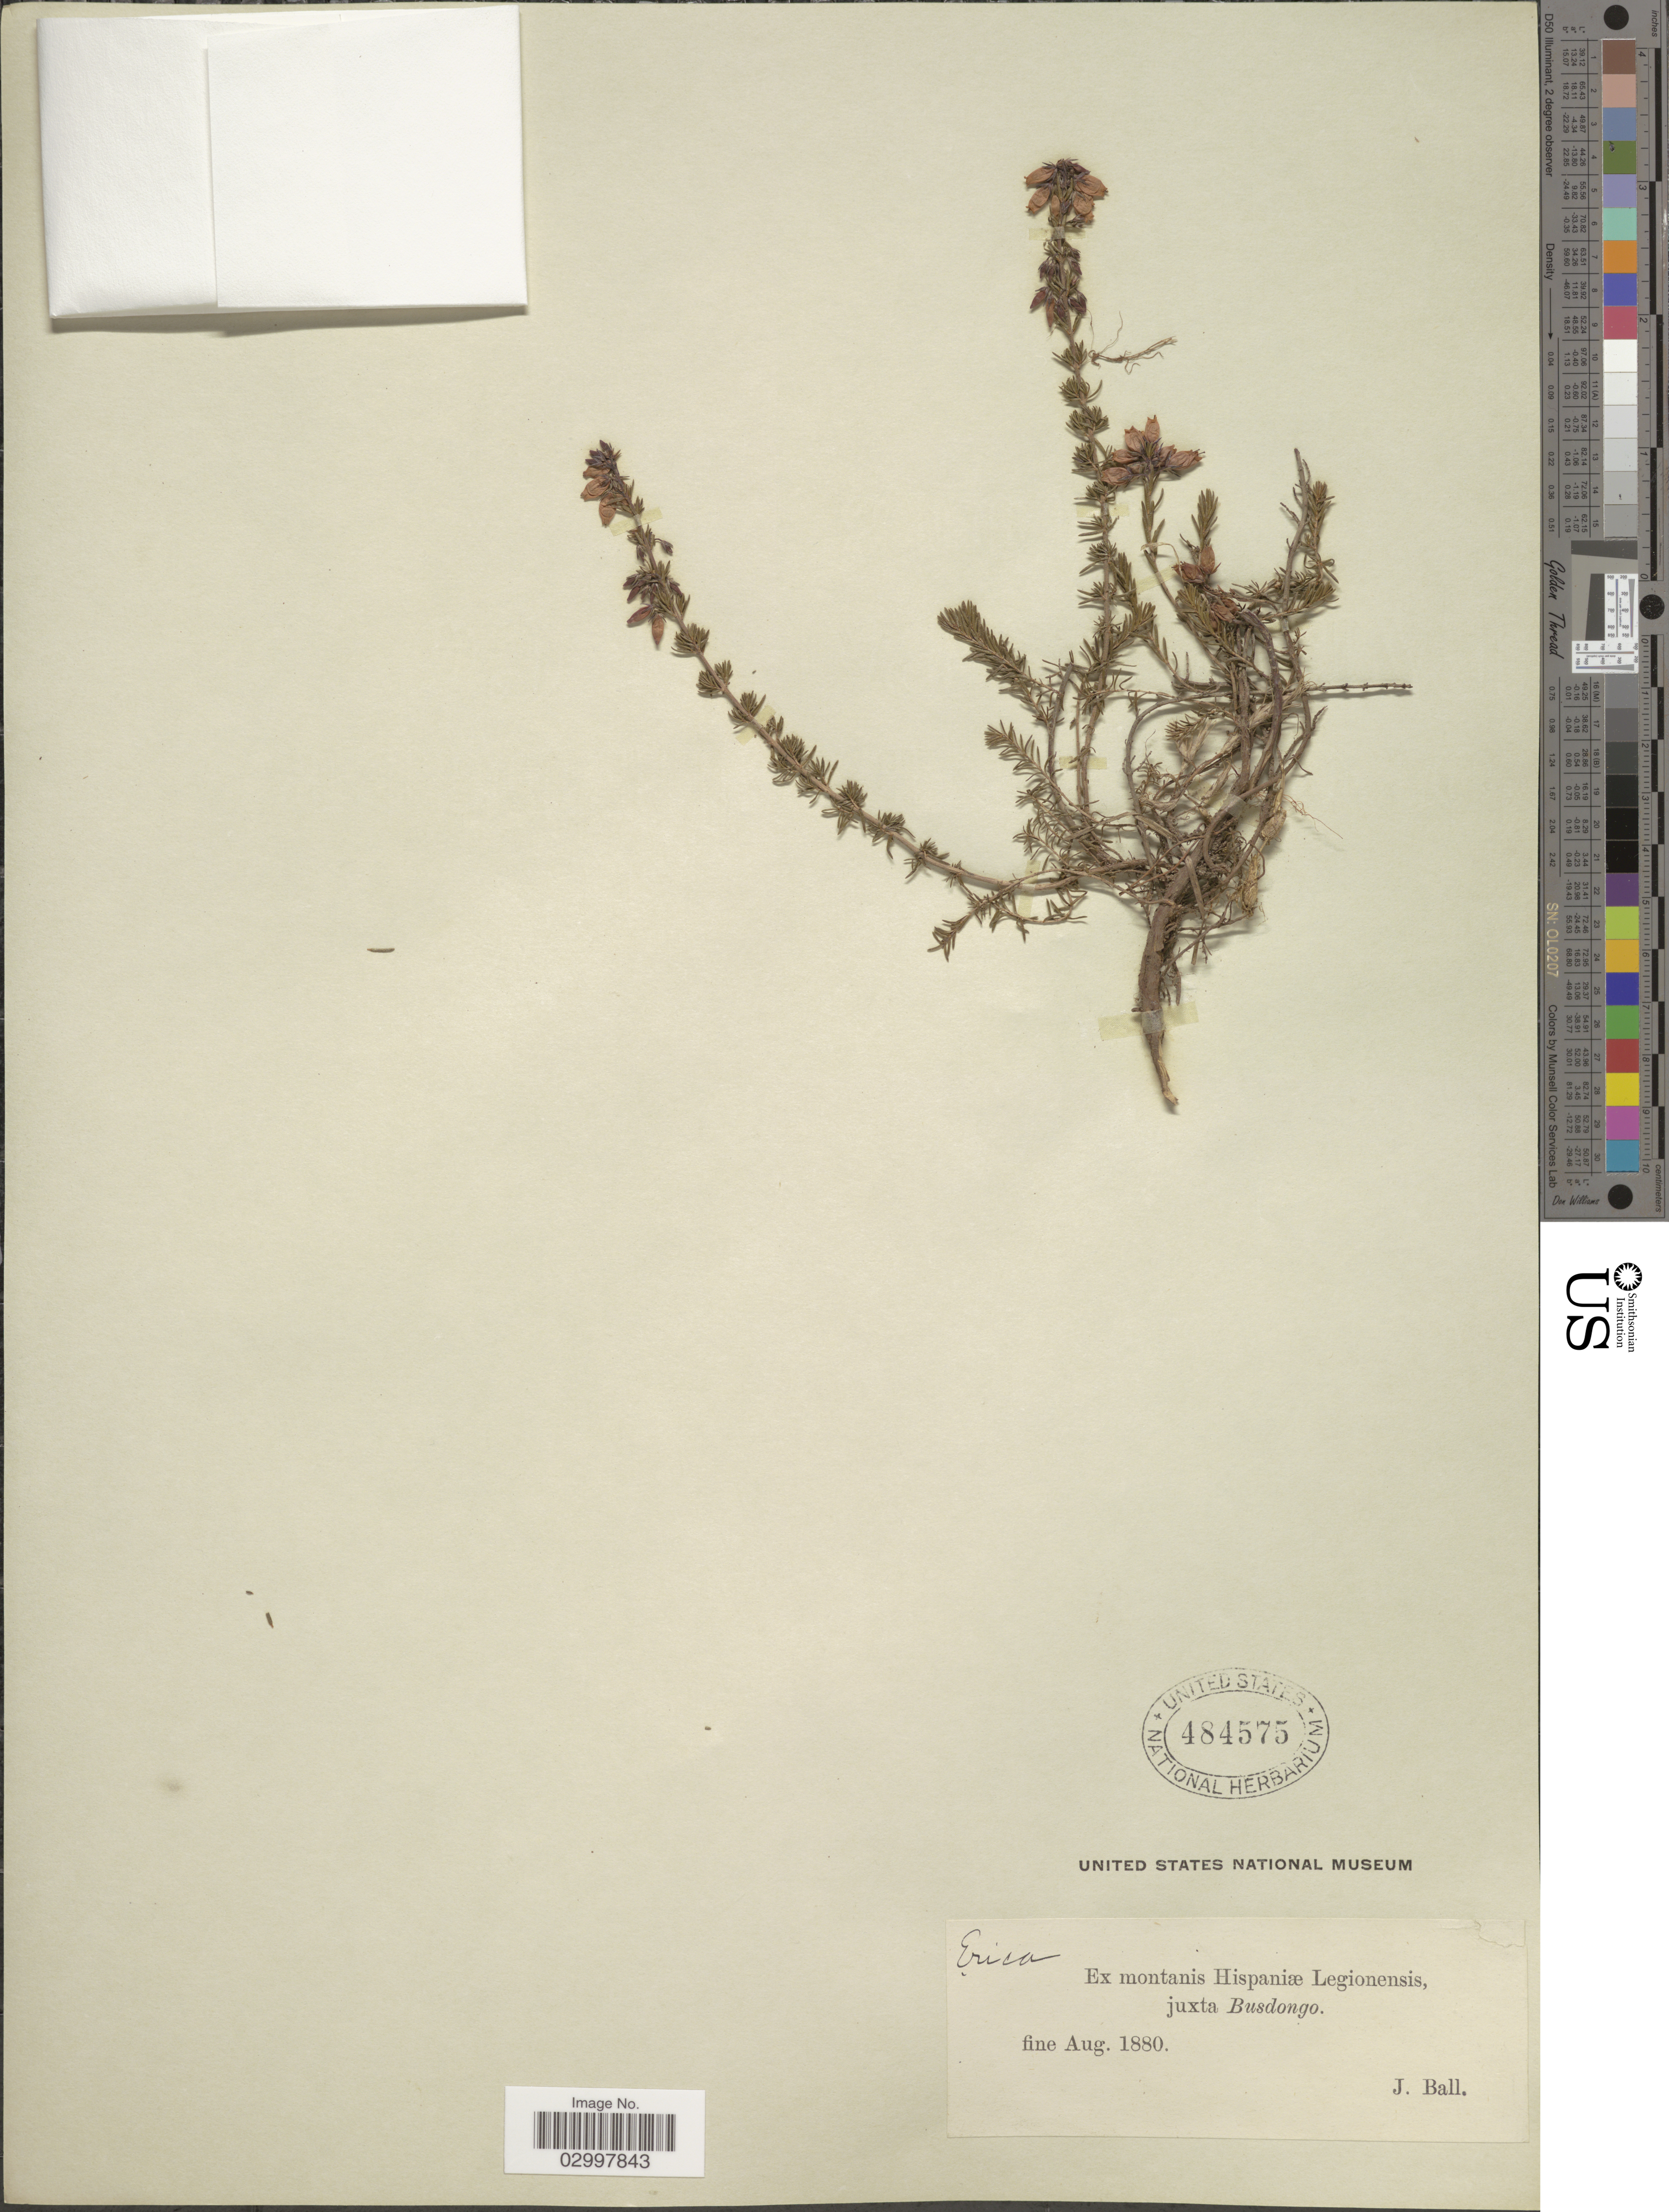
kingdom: Plantae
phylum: Tracheophyta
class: Magnoliopsida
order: Ericales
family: Ericaceae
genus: Erica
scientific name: Erica sp.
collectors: J. Ball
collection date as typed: fine Aug. 1880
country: Spain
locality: Ex montanis Hispaniæ Legionensis, juxta Busdongo.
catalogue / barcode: US 484575